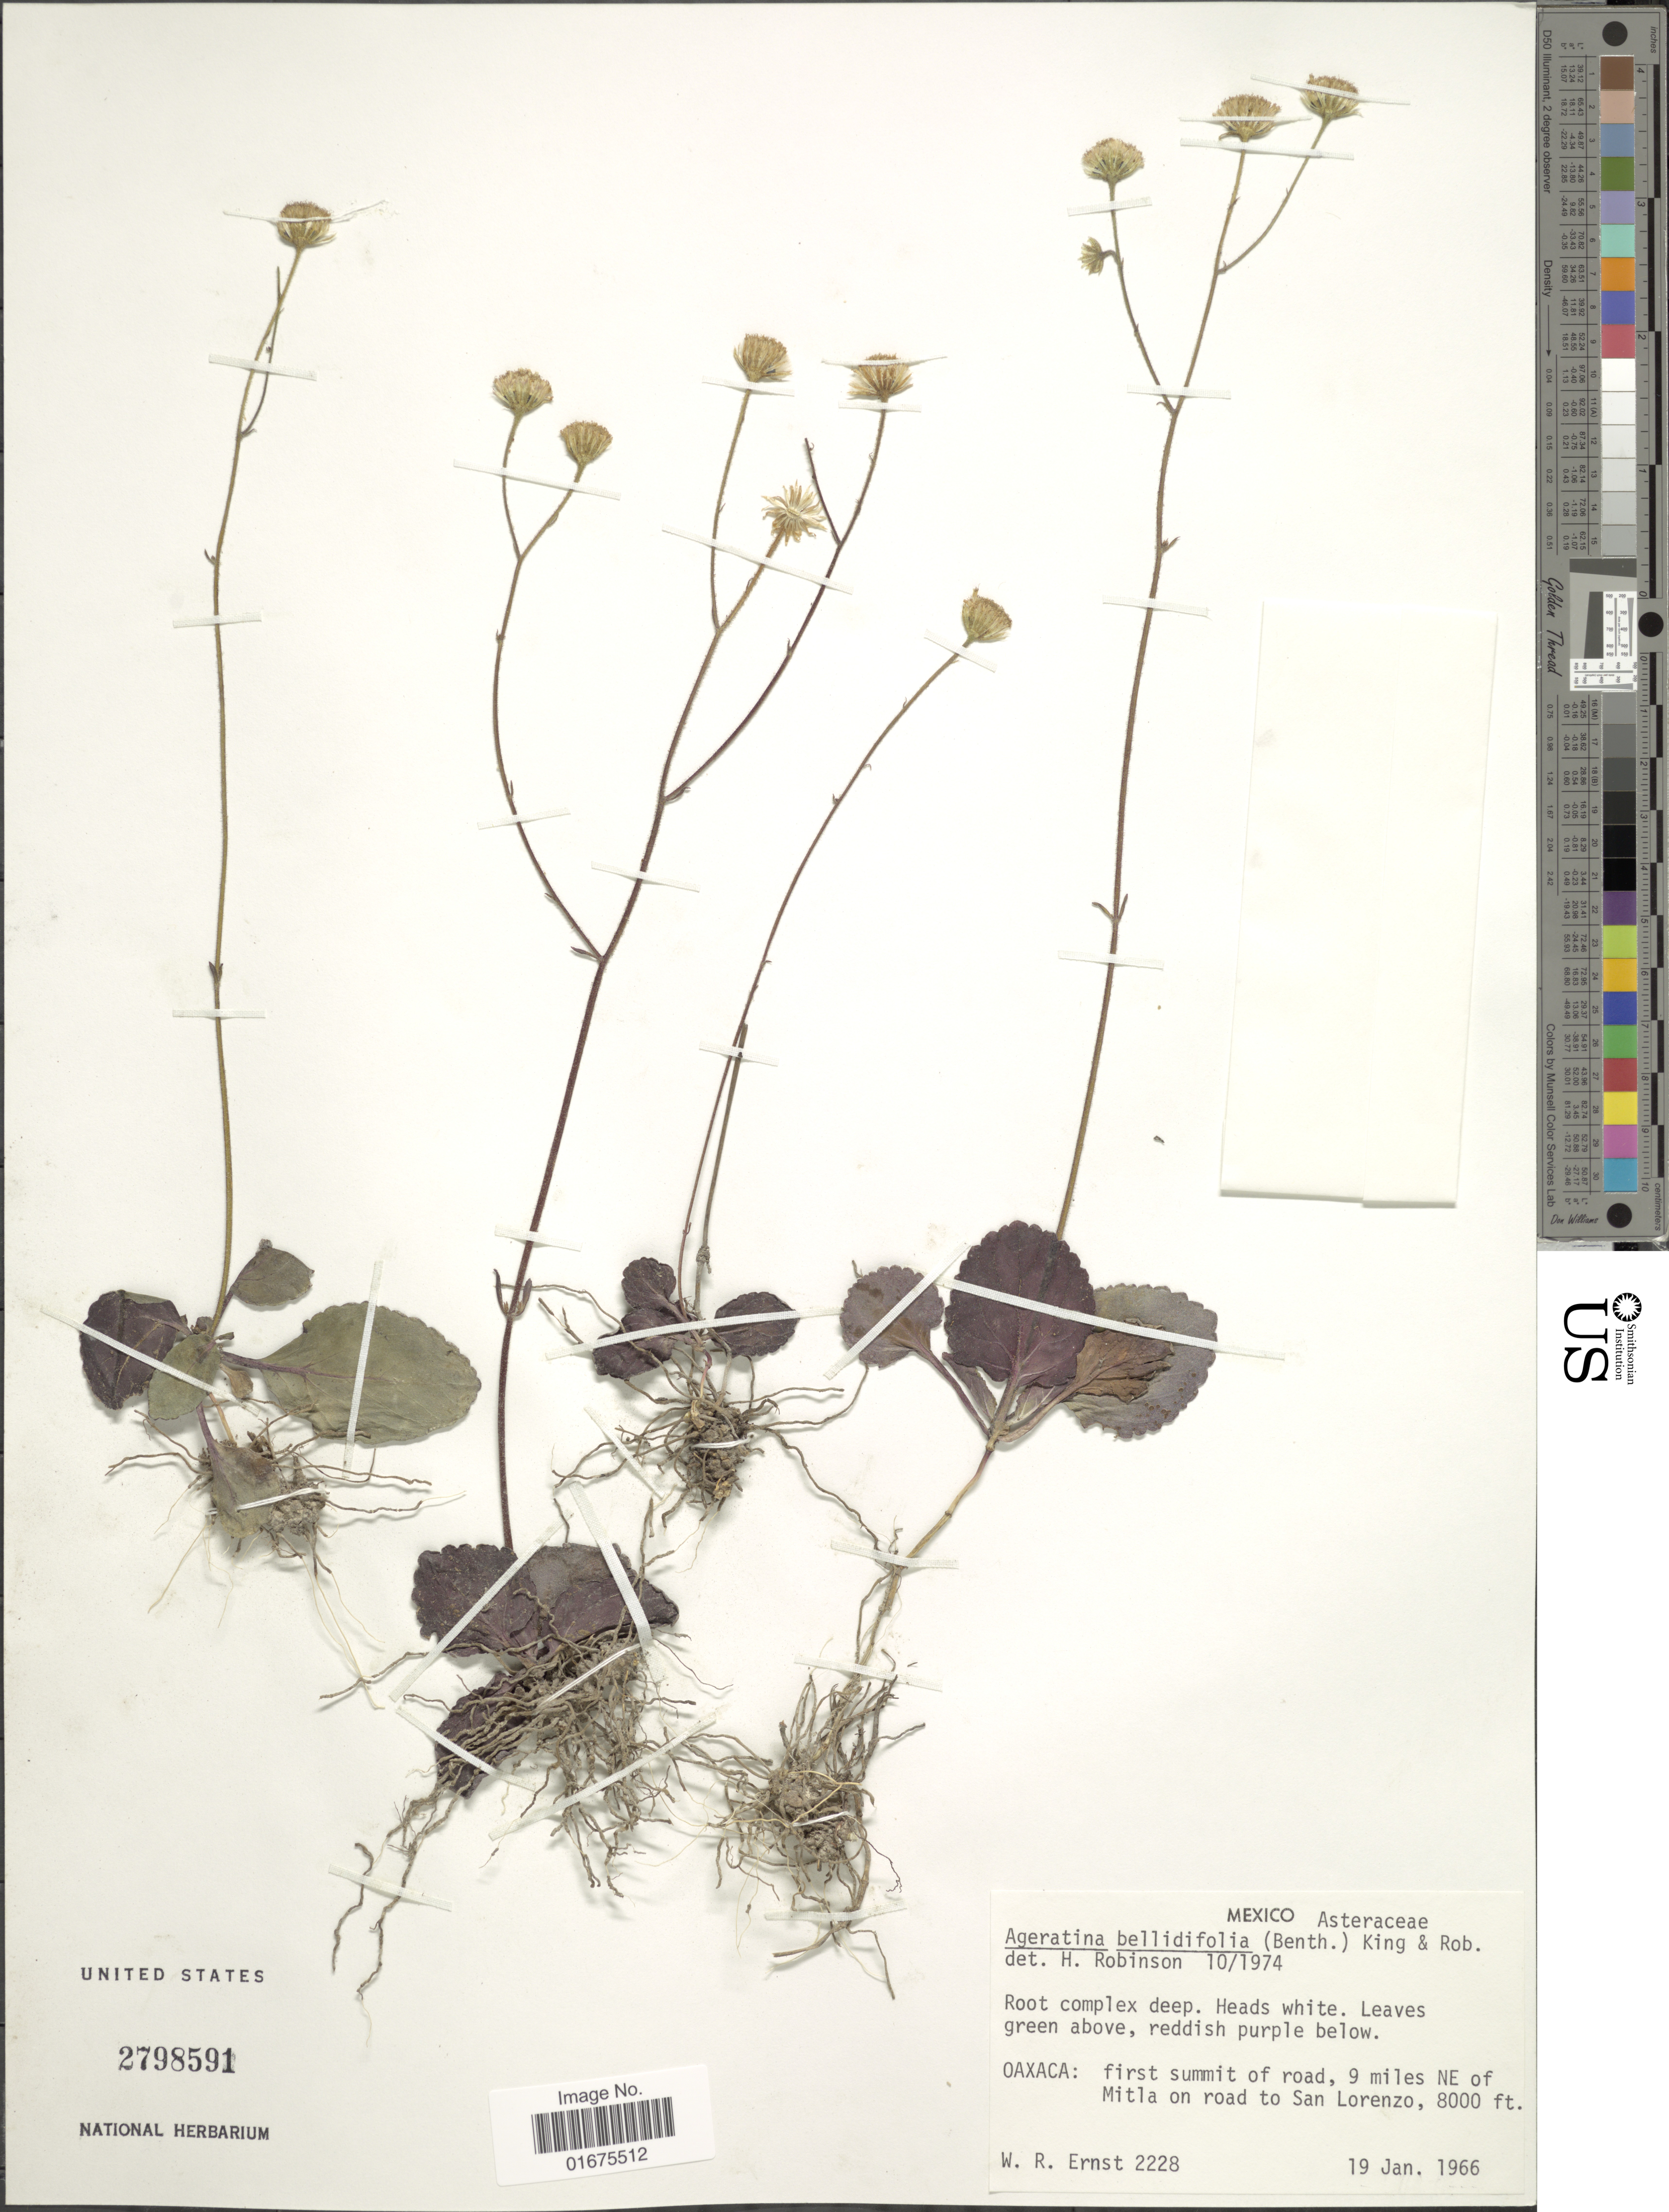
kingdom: Plantae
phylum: Tracheophyta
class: Magnoliopsida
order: Asterales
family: Asteraceae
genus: Ageratina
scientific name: Ageratina bellidifolia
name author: (Benth.) R.M. King & H. Rob.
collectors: W. R. Ernst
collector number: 2228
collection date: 1966-01-19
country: Mexico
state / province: Oaxaca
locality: First summit of road, 9 miles NE of Mitla on road to San Lorenzo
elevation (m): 2438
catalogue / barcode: US 2798591